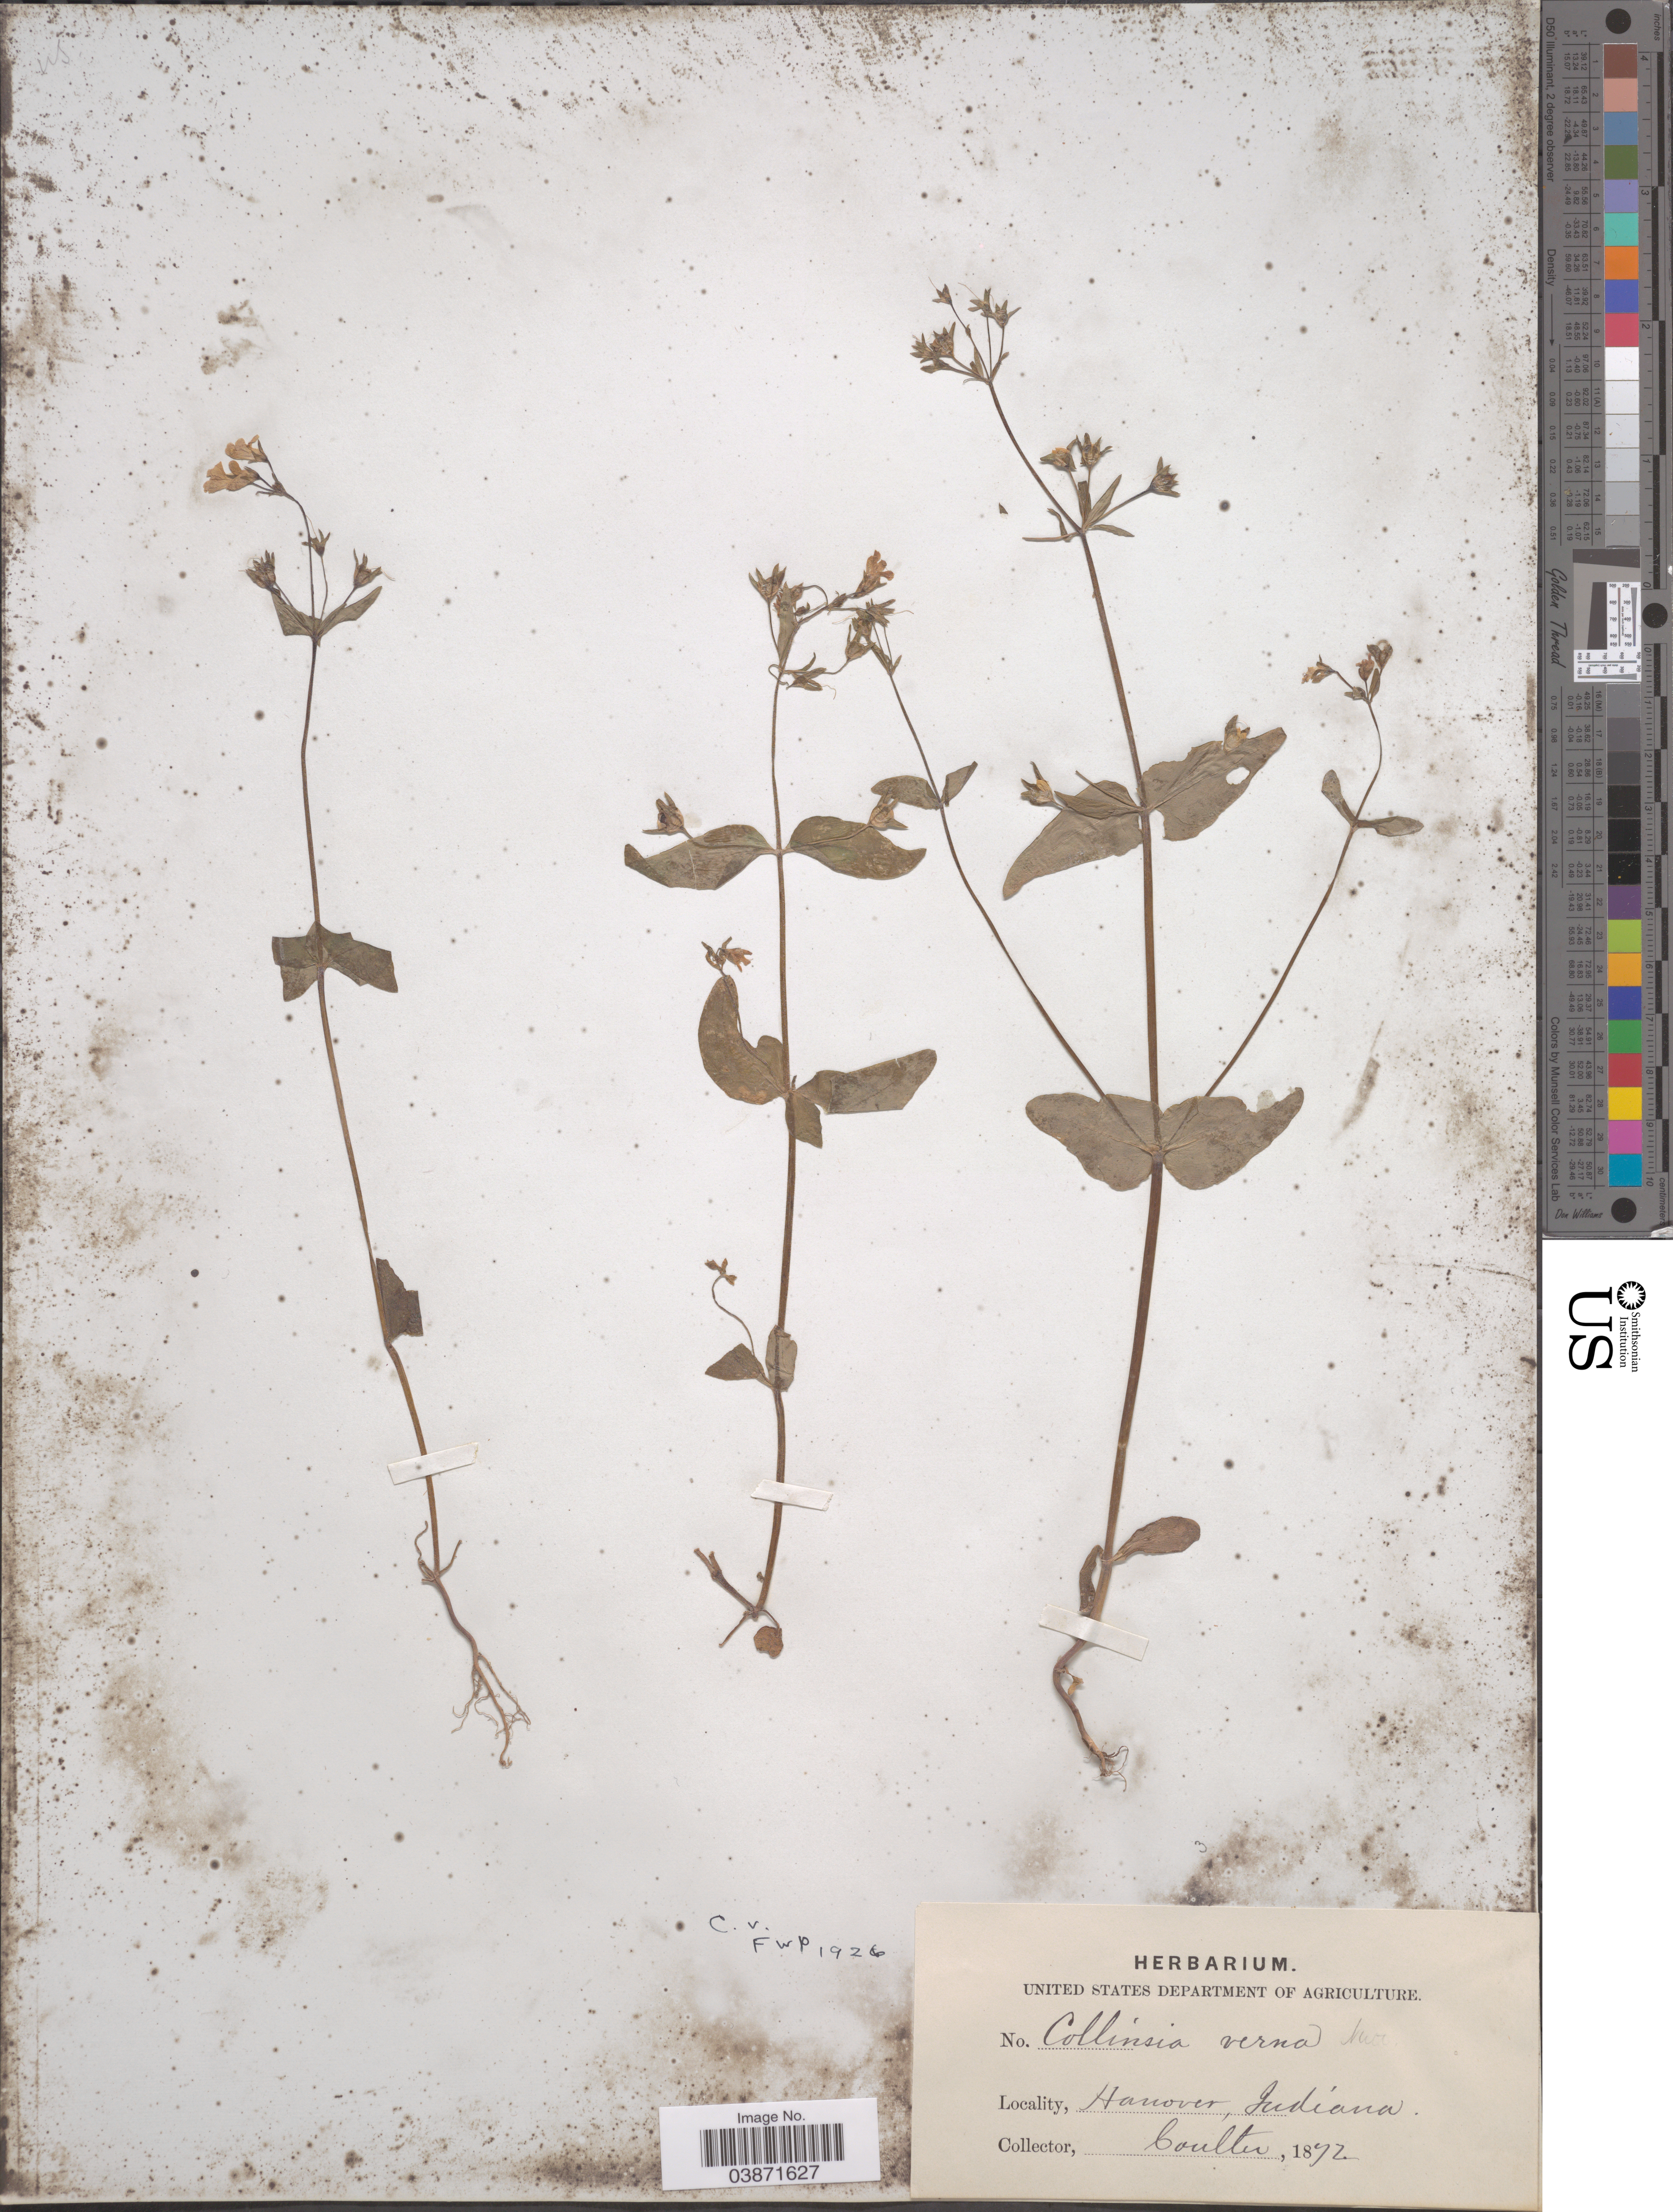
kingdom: Plantae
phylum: Tracheophyta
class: Magnoliopsida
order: Lamiales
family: Plantaginaceae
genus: Collinsia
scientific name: Collinsia verna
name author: Nutt.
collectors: -- Coulter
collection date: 1872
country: United States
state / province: Indiana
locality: Hanover.